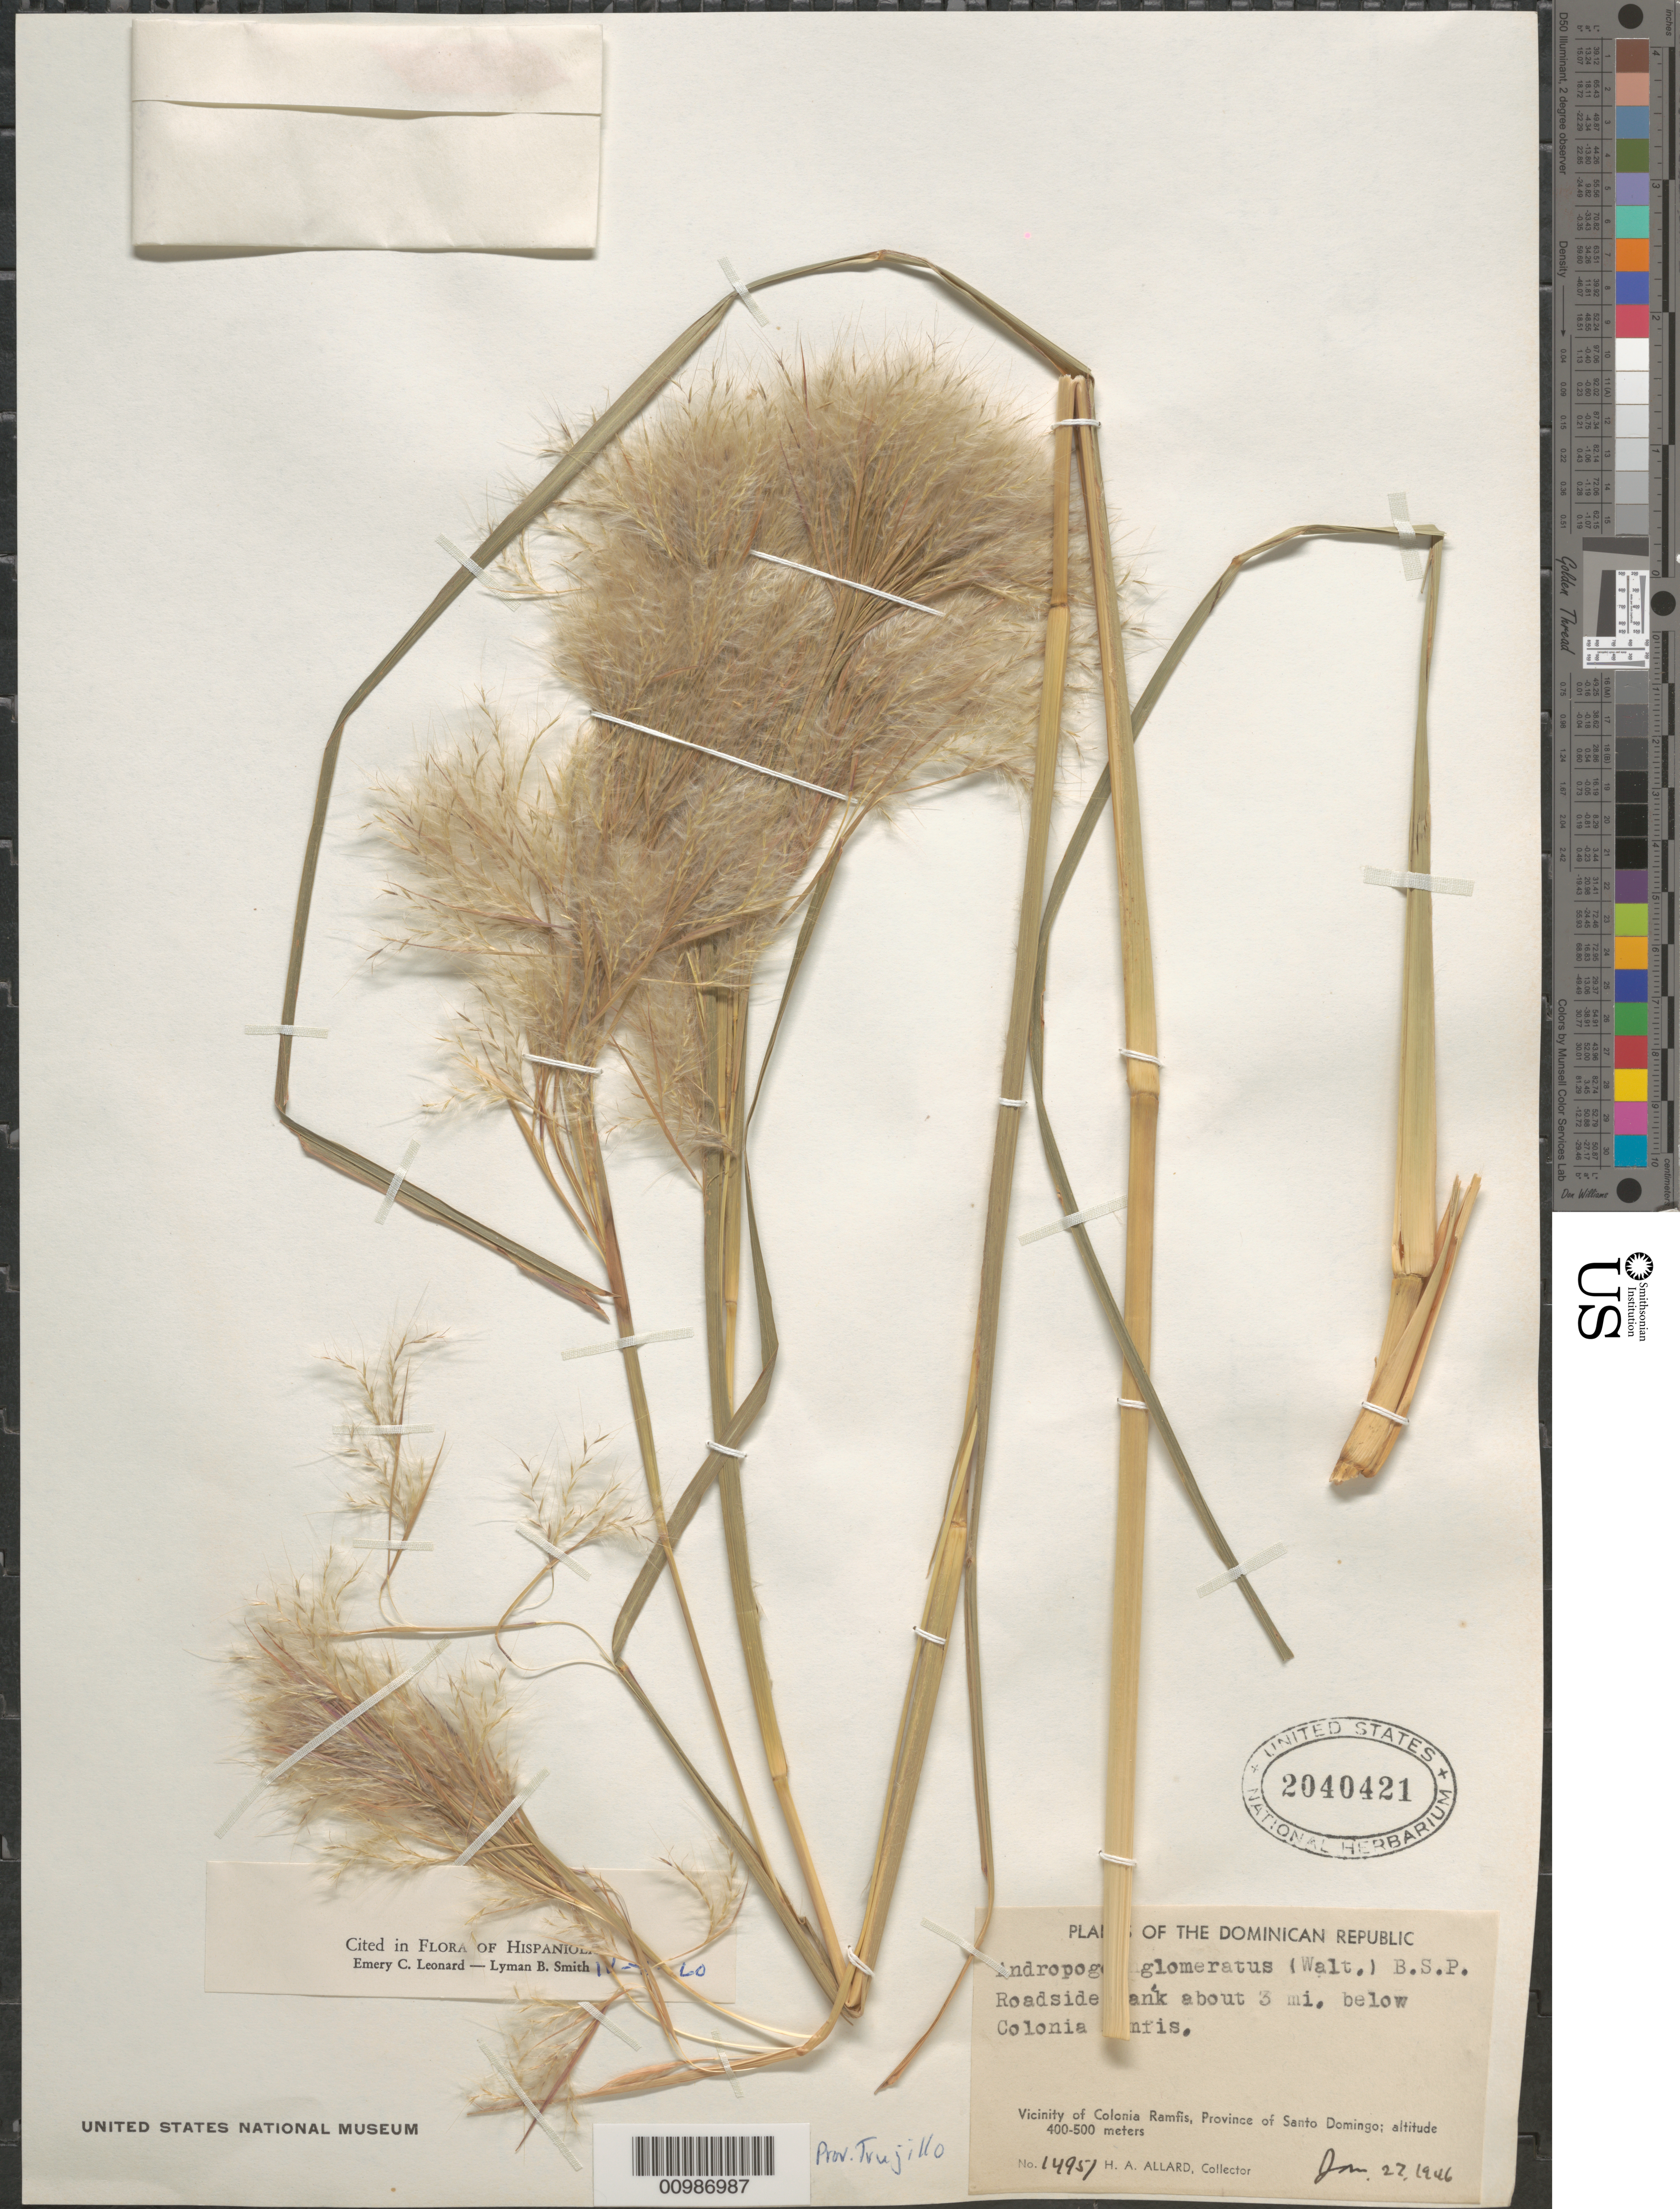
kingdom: Plantae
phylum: Tracheophyta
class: Liliopsida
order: Poales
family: Poaceae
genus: Andropogon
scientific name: Andropogon glomeratus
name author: (Walter) Britton, Stearns & Poggenb.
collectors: H. A. Allard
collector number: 14951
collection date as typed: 27 Jan 1946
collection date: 1946-01-27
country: Dominican Republic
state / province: San Cristóbal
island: Hispaniola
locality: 3 mi. below Colonia Ramfis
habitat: roadside bank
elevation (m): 400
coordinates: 0 N, 0 E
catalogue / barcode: US 2040421